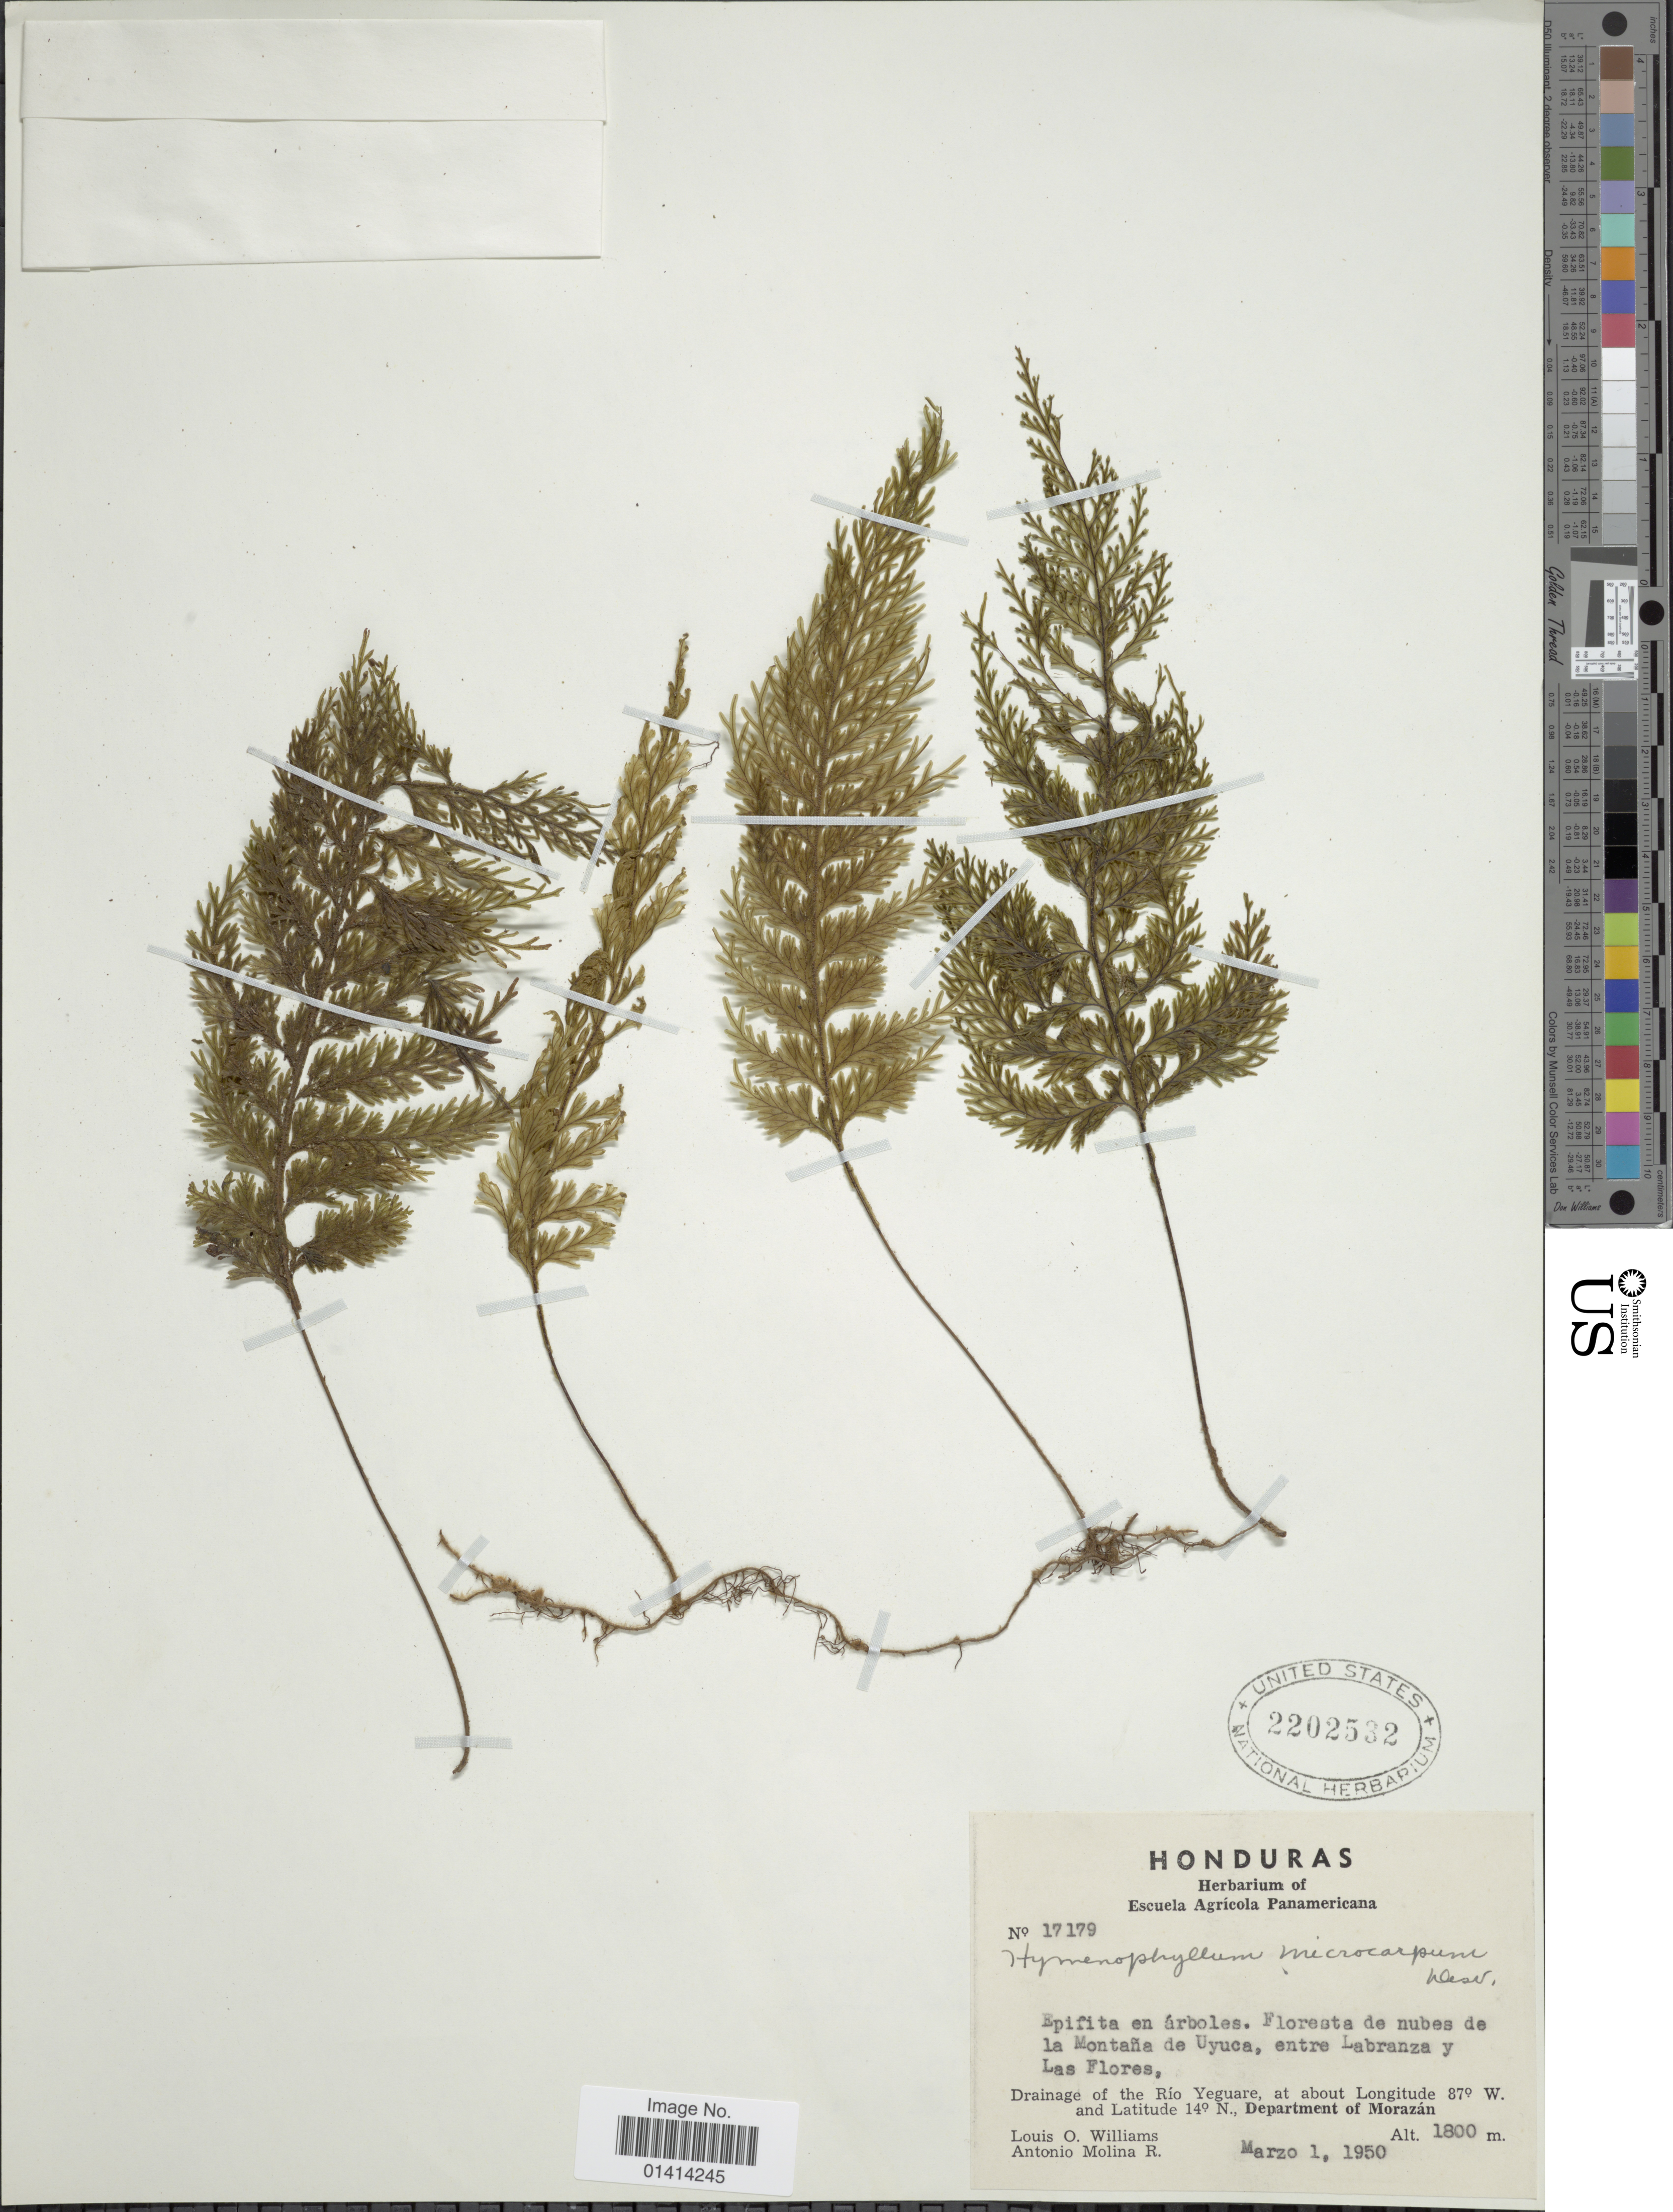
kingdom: Plantae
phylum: Tracheophyta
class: Polypodiopsida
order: Hymenophyllales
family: Hymenophyllaceae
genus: Hymenophyllum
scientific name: Hymenophyllum microcarpum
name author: (Desv.) Lellinger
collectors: L. O. Williams & A. Molina R.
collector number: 17179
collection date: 1950-03-01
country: Honduras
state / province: Fco. Morazán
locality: Floresta de nubes de la Montaña de uyuca, entre Labranza y Las Flores, Drainage of the Rio Yeguare, Department of Morazan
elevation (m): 1800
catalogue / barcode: US 2202532